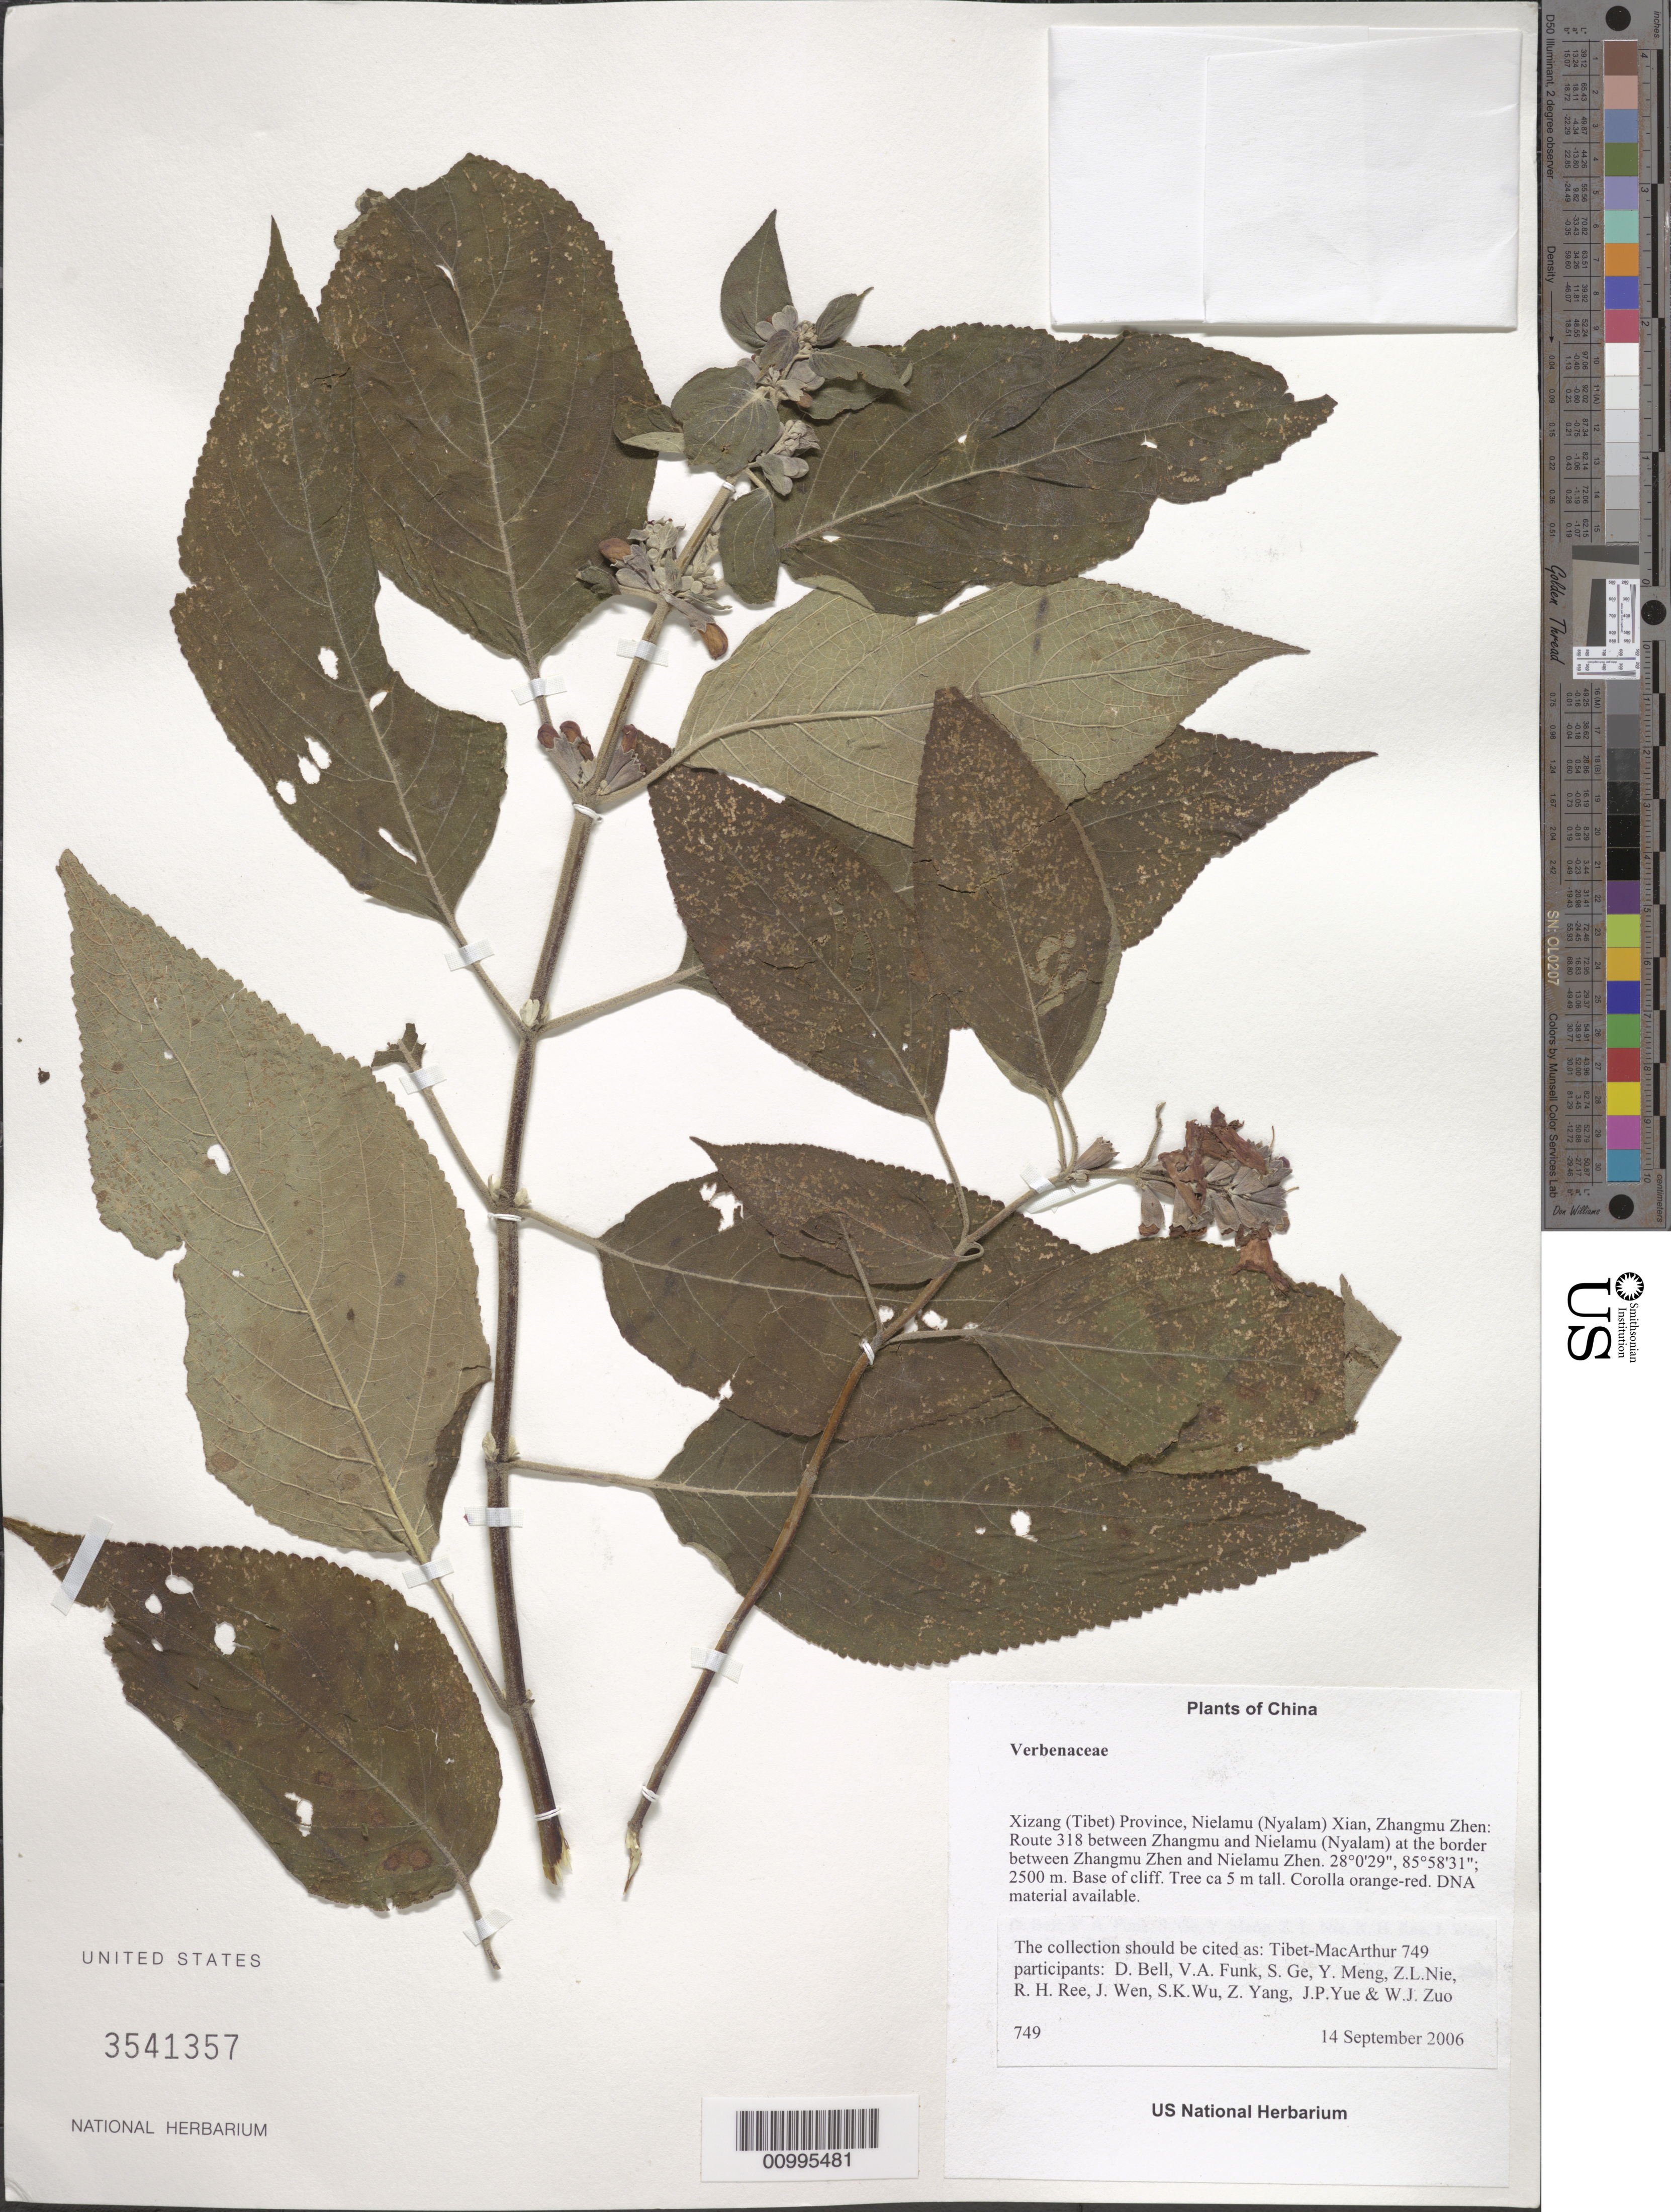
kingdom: Plantae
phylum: Tracheophyta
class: Magnoliopsida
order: Lamiales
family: Verbenaceae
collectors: Tibet-MacArthur, D. A. Bell, V. Funk, S. Ge & et al.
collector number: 749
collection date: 2006-09-14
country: China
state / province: Xizang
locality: Xizang (Tibet) Province, Nielamu (Nyalam) Xian, Zhangmu Zhen: Route 318 between Zhangmu and Nielamu (Nyalam) at the border between Zhangmu Zhen and Nielamu Zhen.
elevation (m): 2500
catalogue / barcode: US 3541357